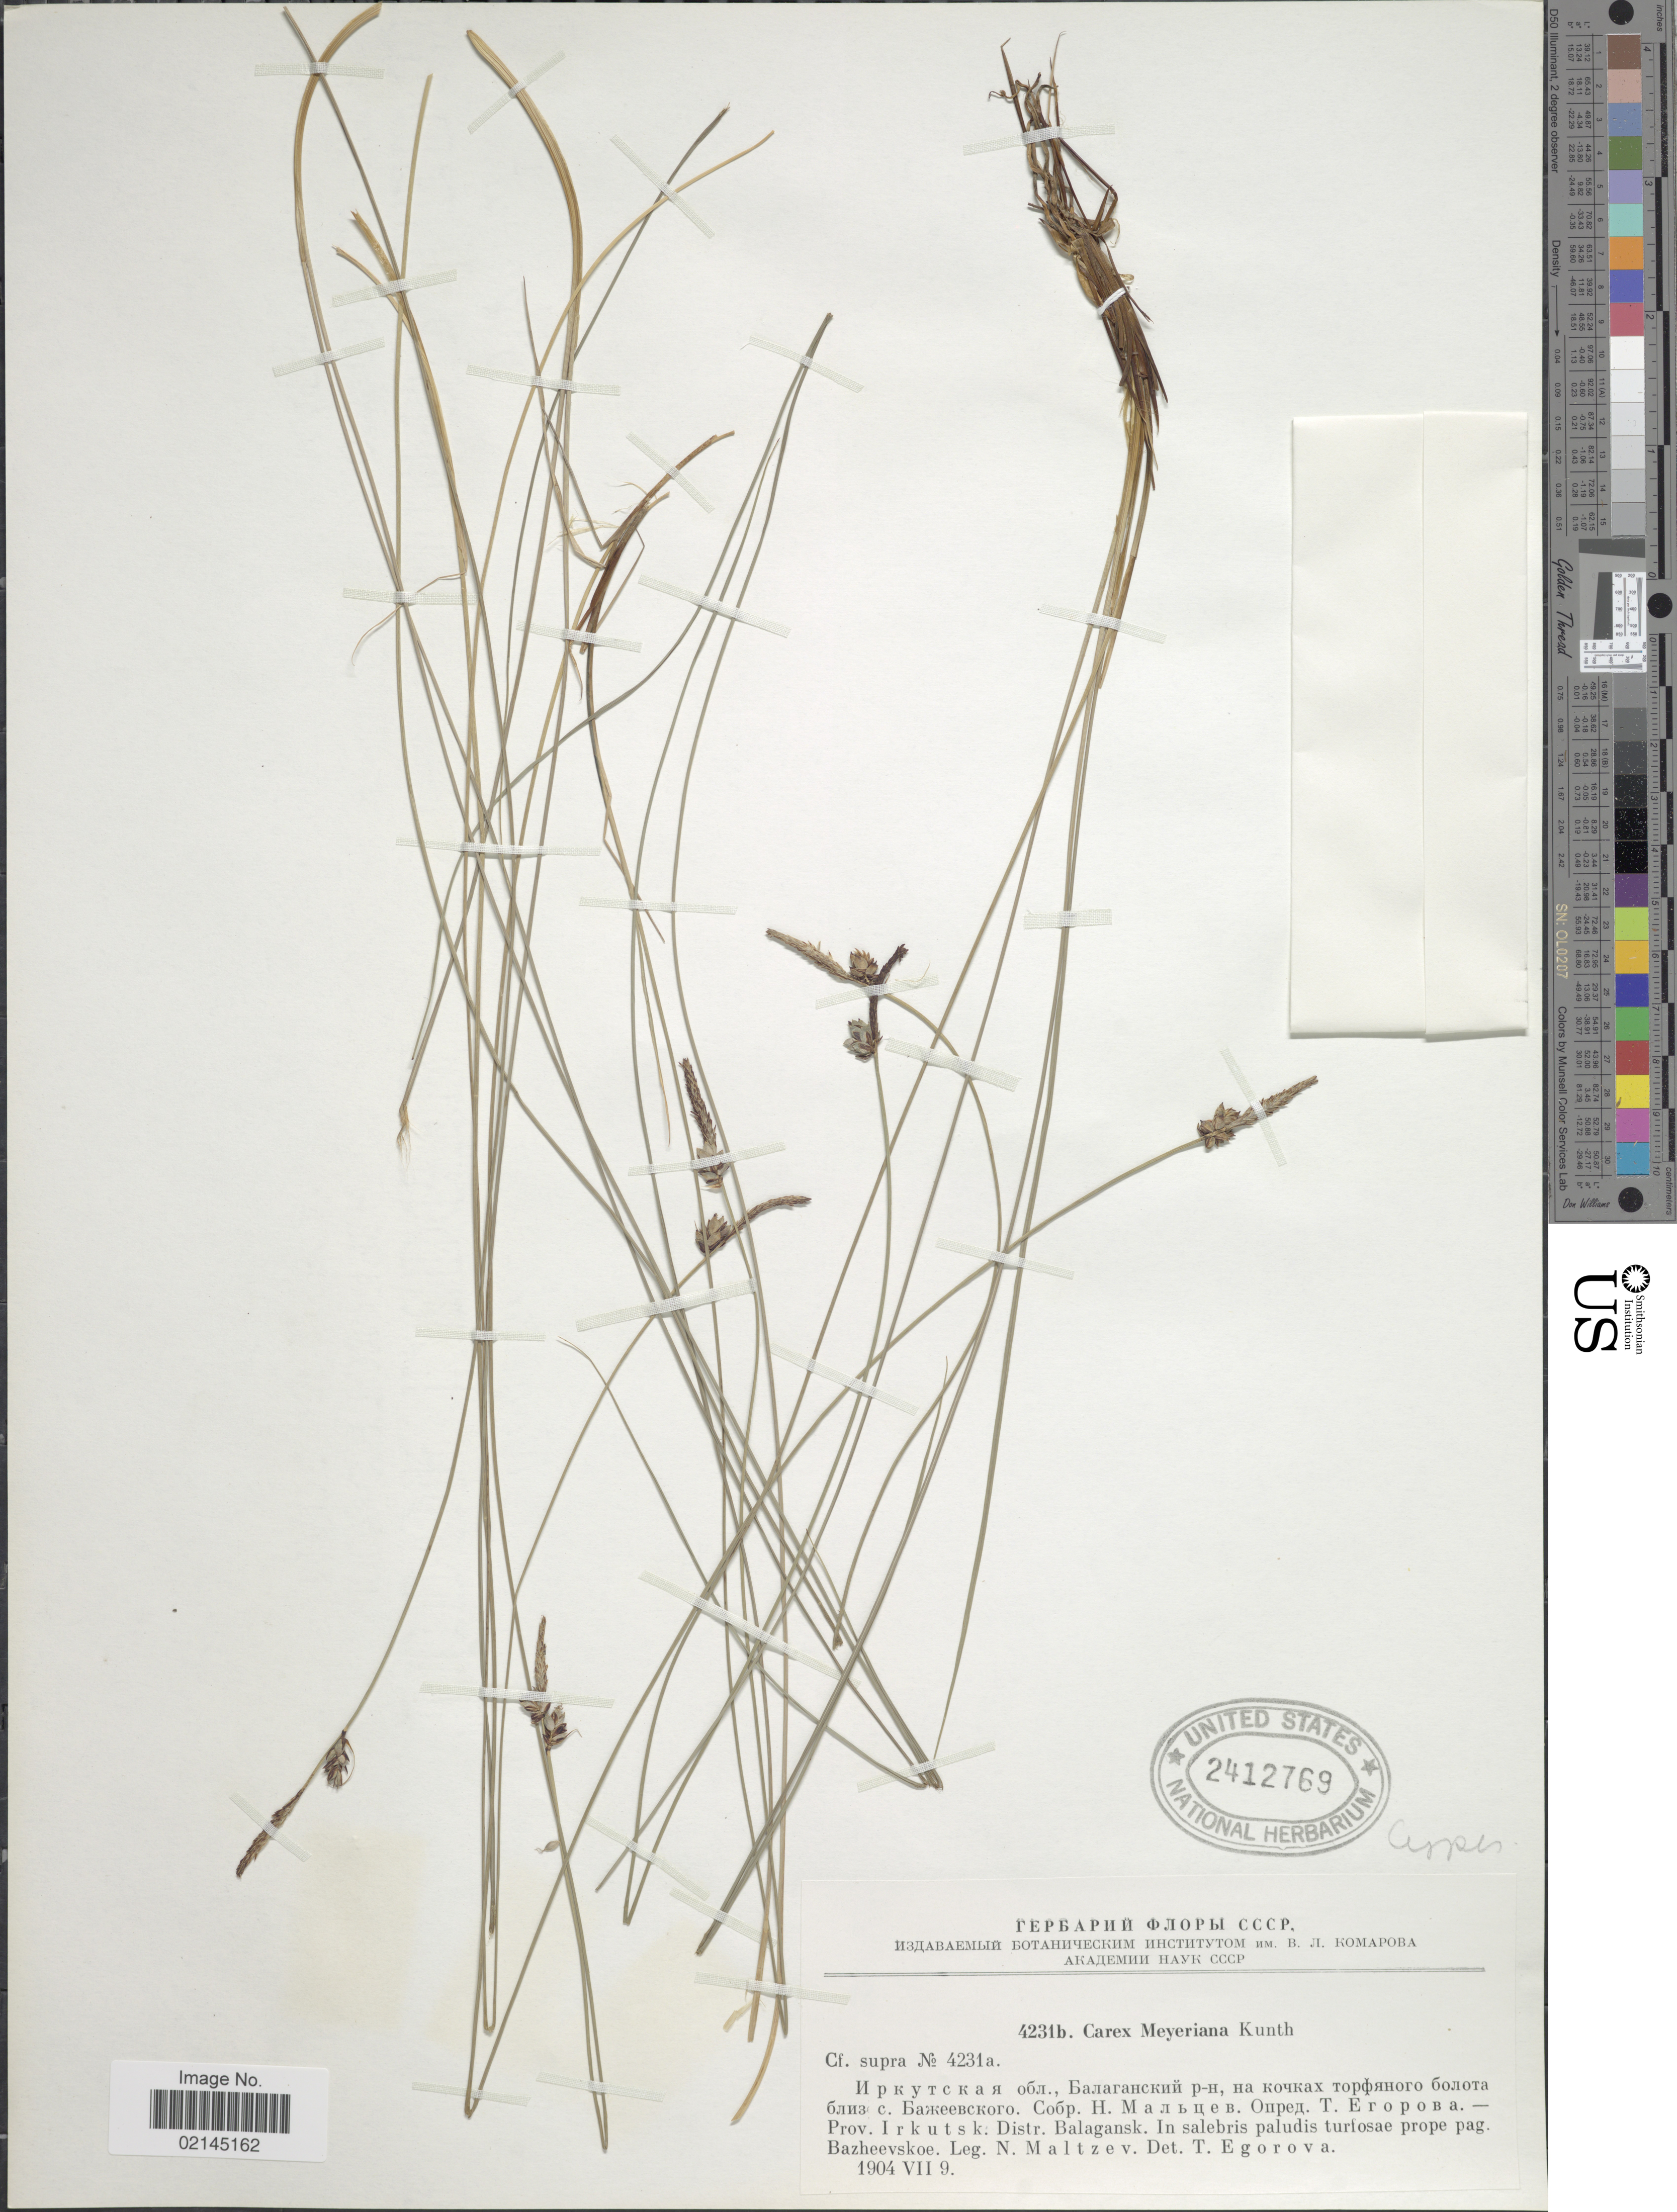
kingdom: Plantae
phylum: Tracheophyta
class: Liliopsida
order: Poales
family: Cyperaceae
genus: Carex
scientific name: Carex meyeriana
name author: Kunth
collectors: N. Maltzev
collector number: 4231b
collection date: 1904-07-09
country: Russian Federation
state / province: Irkutsk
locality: X - Prov. Irkutsk. Distr. Balagansk. In salebris paludis turfosae prope pag. Bazheevskoe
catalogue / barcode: US 2412769